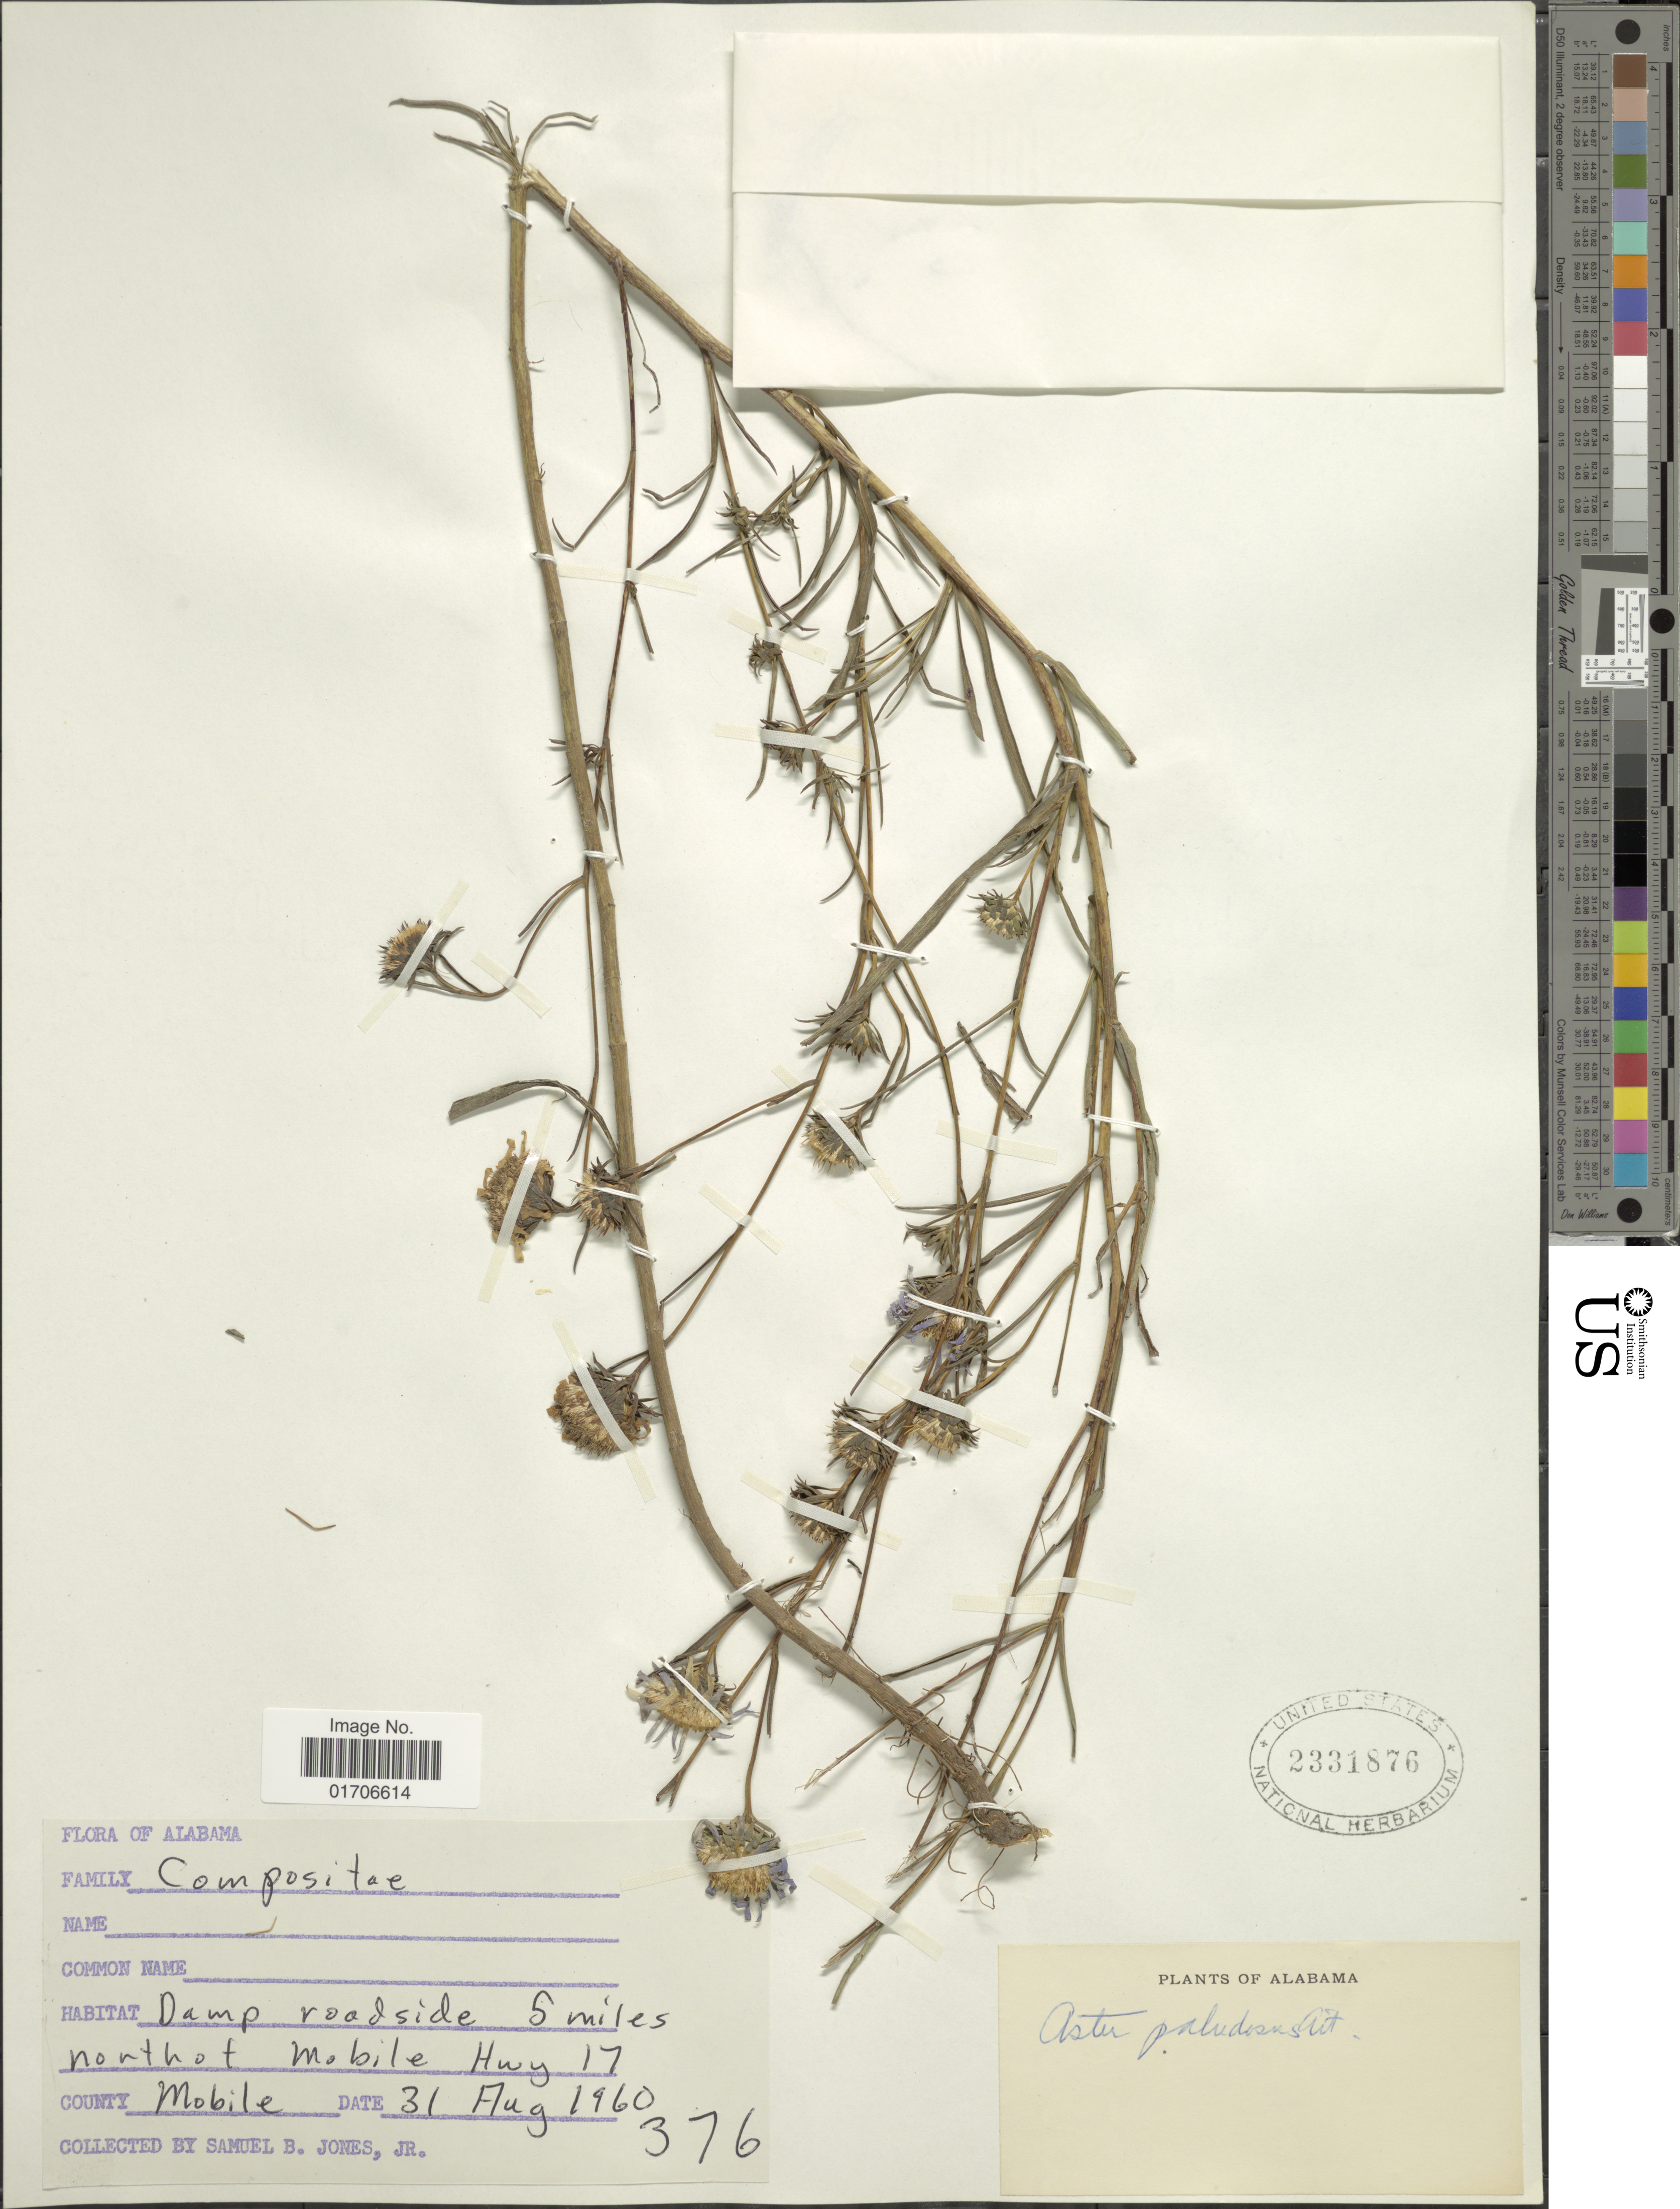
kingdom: Plantae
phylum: Tracheophyta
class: Magnoliopsida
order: Asterales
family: Asteraceae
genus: Eurybia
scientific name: Eurybia paludosa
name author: (Aiton) G.L. Nesom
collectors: S. B. Jones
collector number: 376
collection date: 1960-08-31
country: United States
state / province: Alabama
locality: Damp roadside 5 miles northot Mobile Hwy 17. County Mobile.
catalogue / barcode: US 2331876